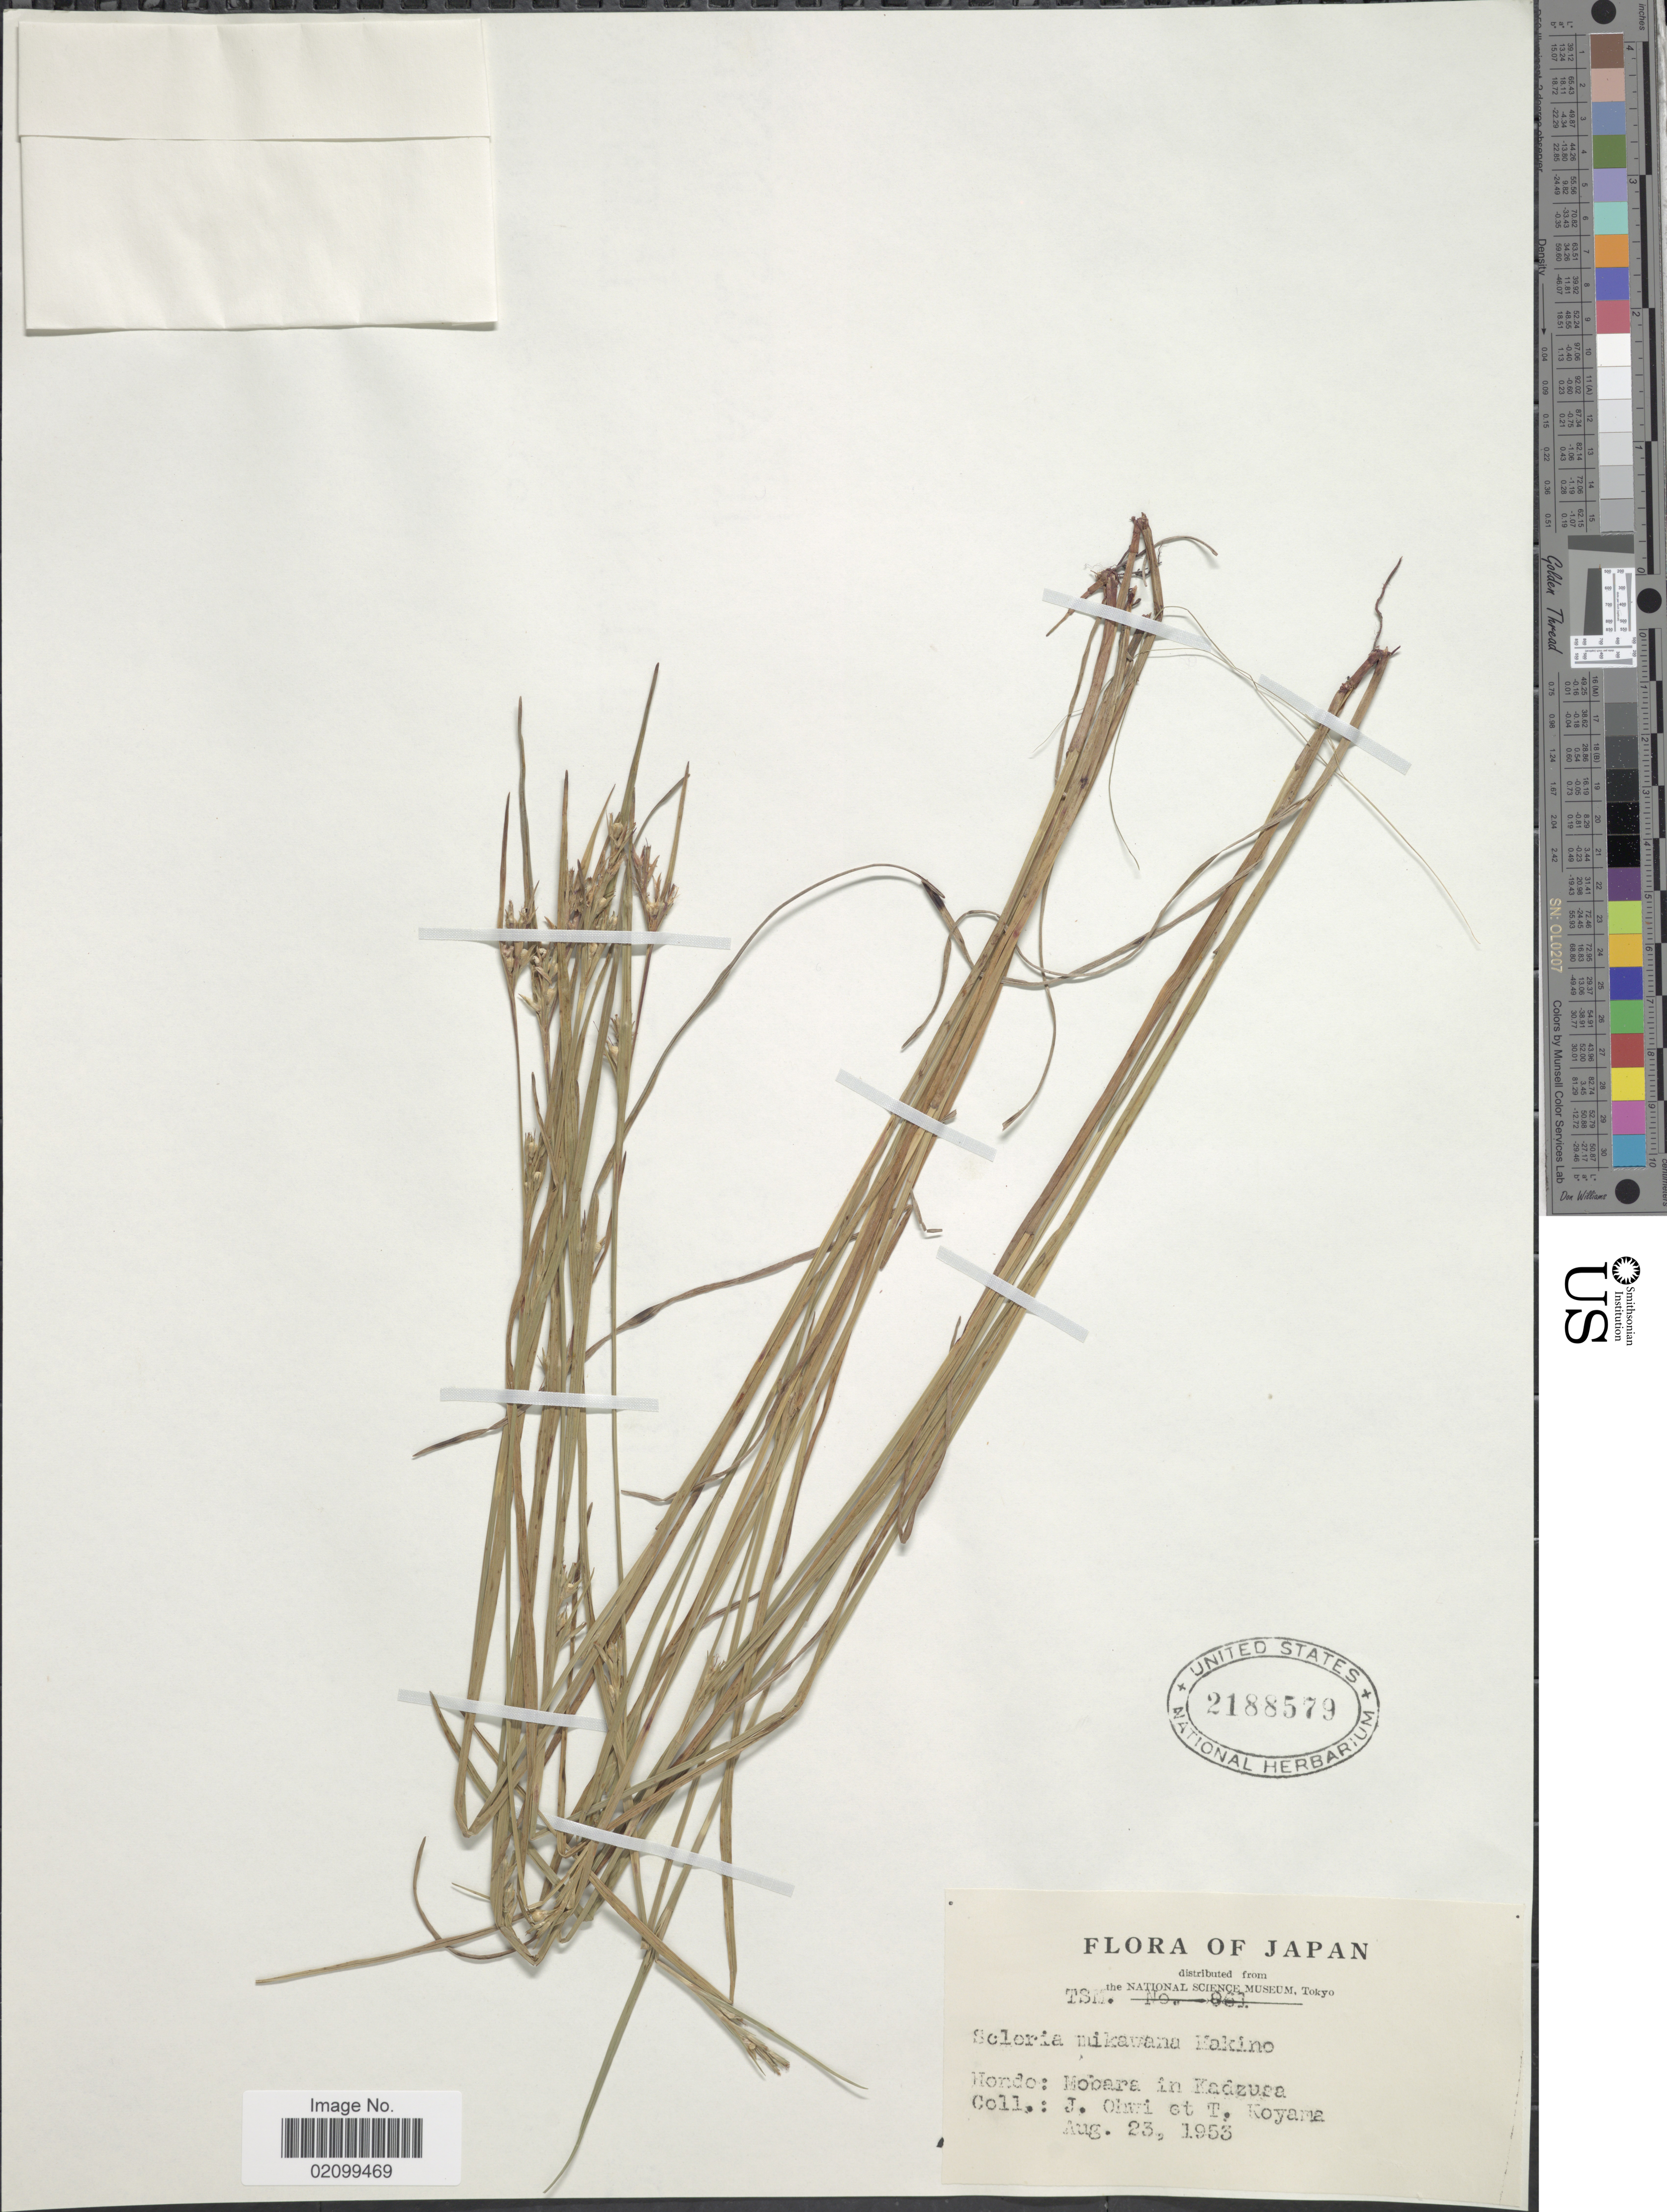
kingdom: Plantae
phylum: Tracheophyta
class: Liliopsida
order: Poales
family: Cyperaceae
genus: Scleria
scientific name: Scleria mikawana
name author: Makino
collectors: J. Ohwi & T. Koyama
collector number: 961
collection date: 1953-08-23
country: Japan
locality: Hondo: Mobara in Kadzusa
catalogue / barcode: US 2188579